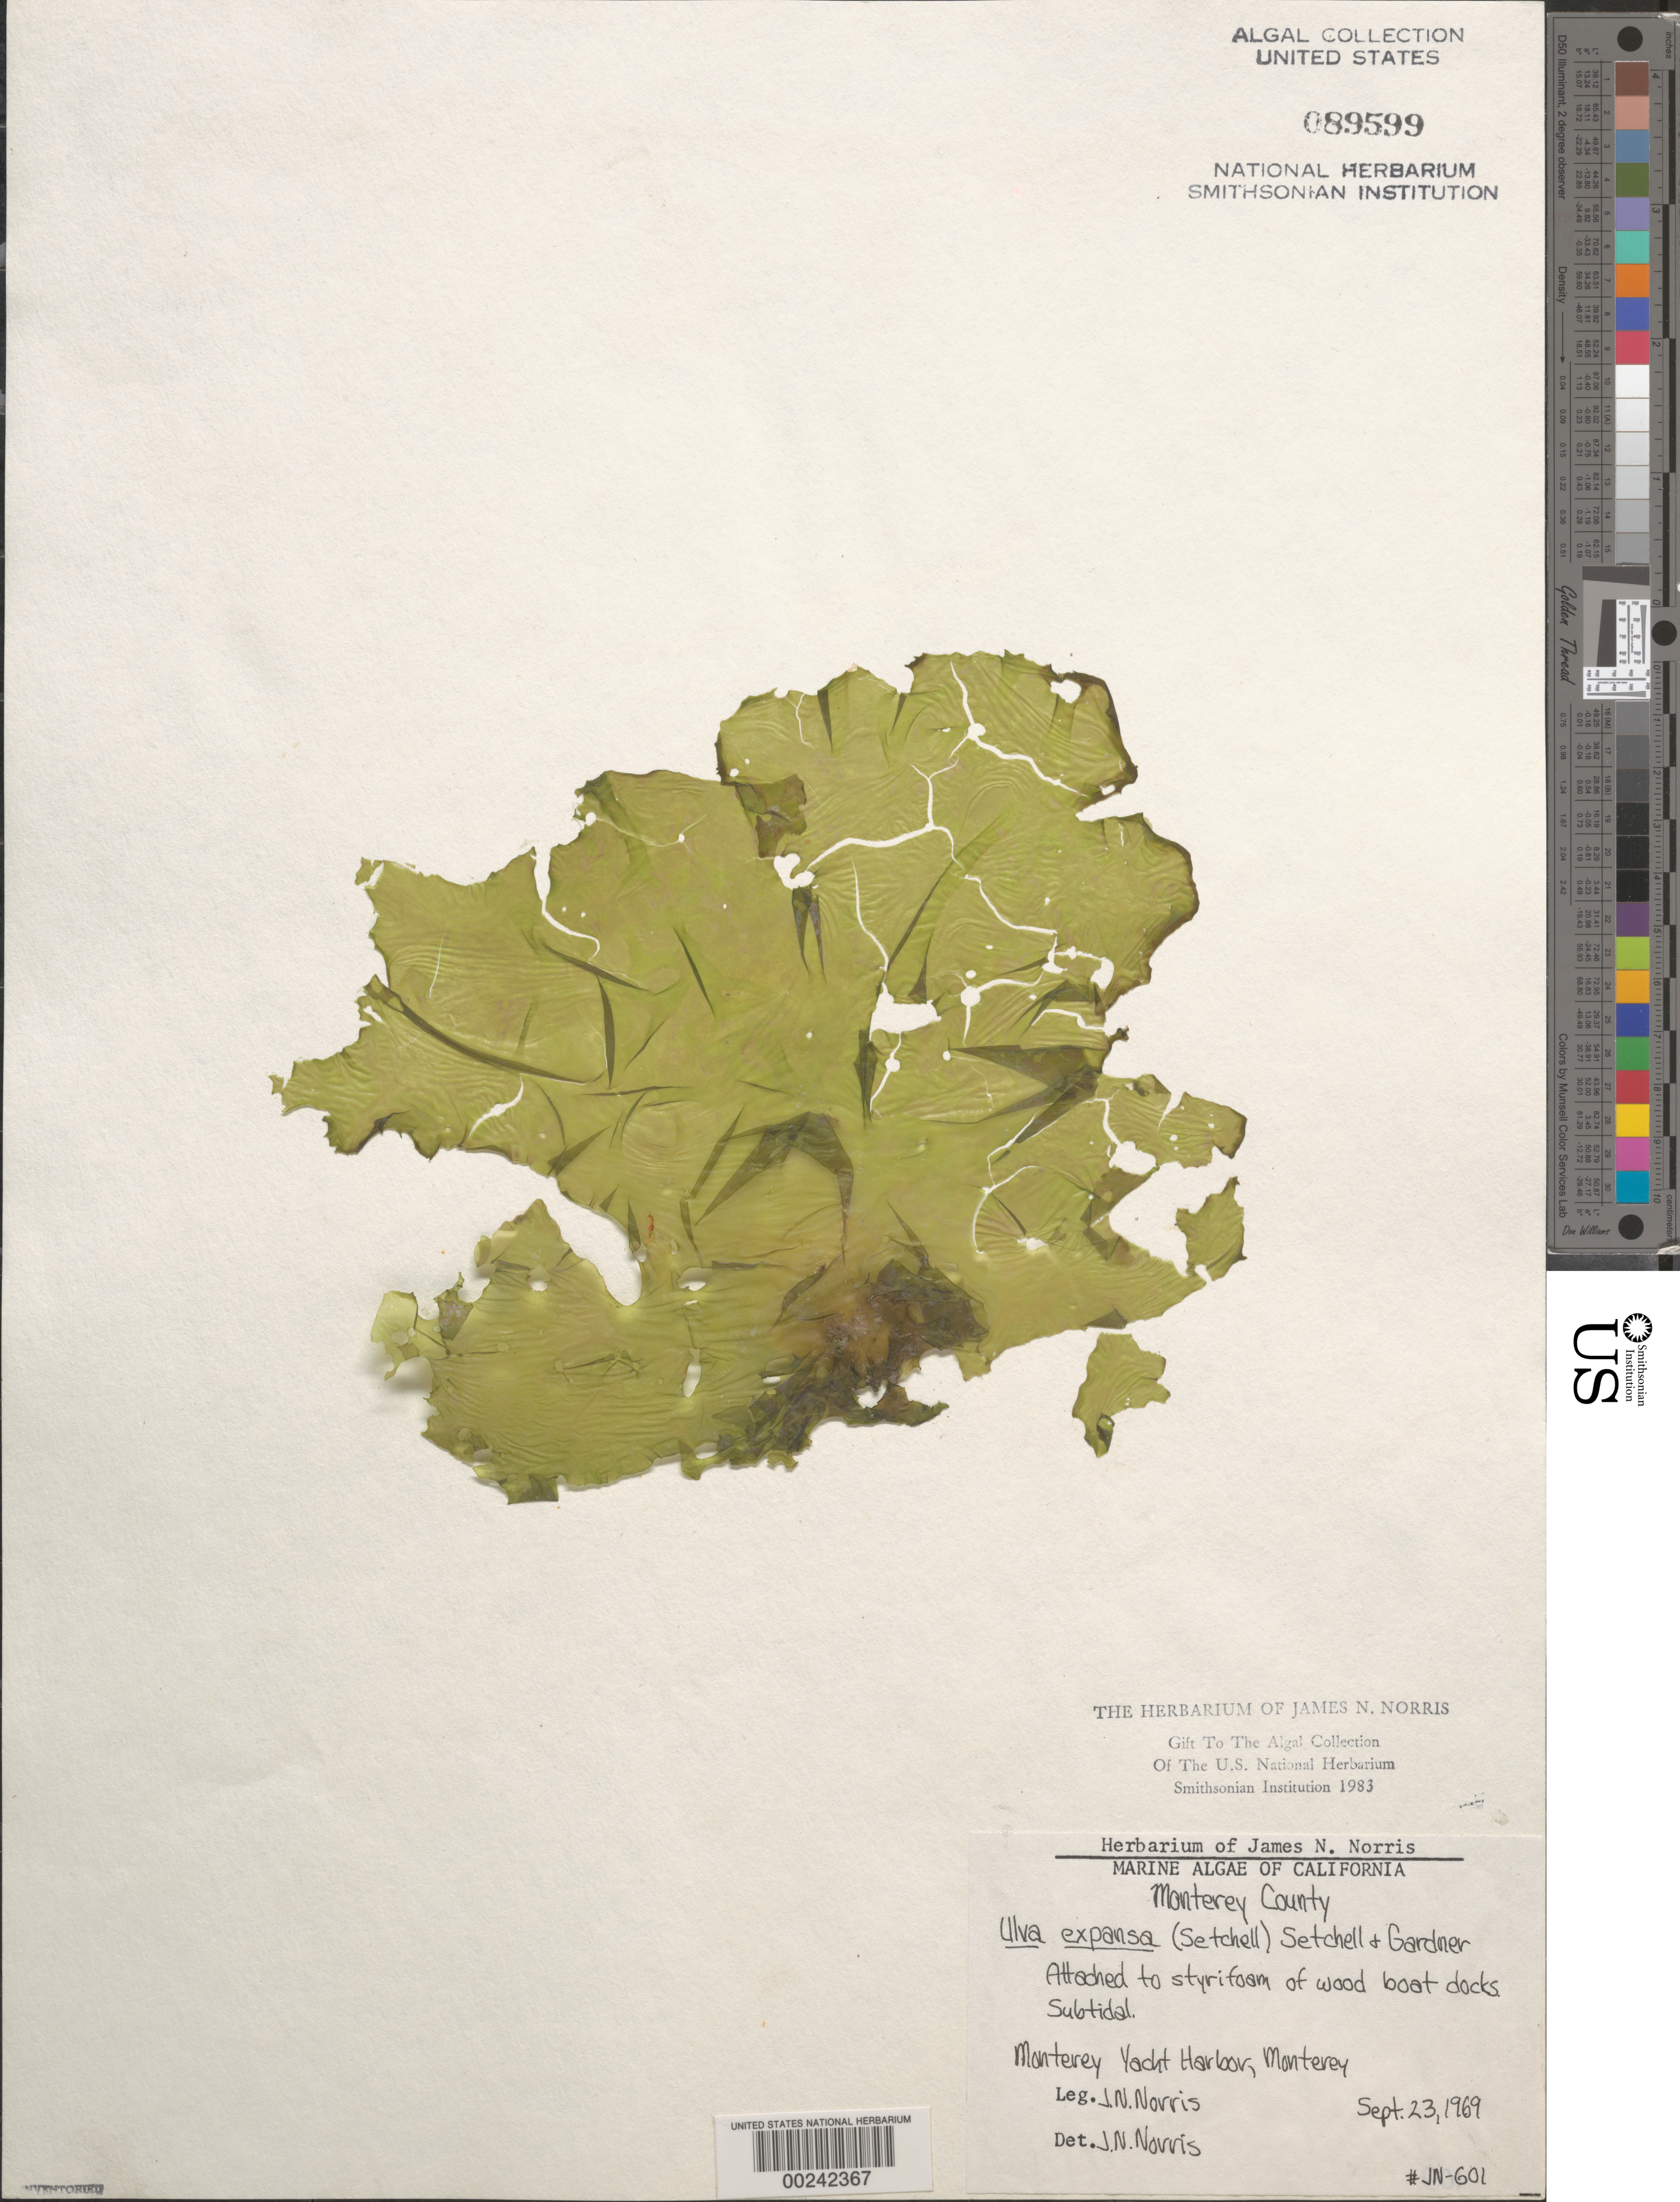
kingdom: Plantae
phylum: Chlorophyta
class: Ulvophyceae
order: Ulvales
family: Ulvaceae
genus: Ulva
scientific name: Ulva expansa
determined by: Norris, James N.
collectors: J. N. Norris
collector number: JN-601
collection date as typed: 23 Sep 1969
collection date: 1969-09-23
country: United States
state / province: California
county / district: Monterey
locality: Monterey Yacht Harbor, Monterey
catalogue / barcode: US 89599